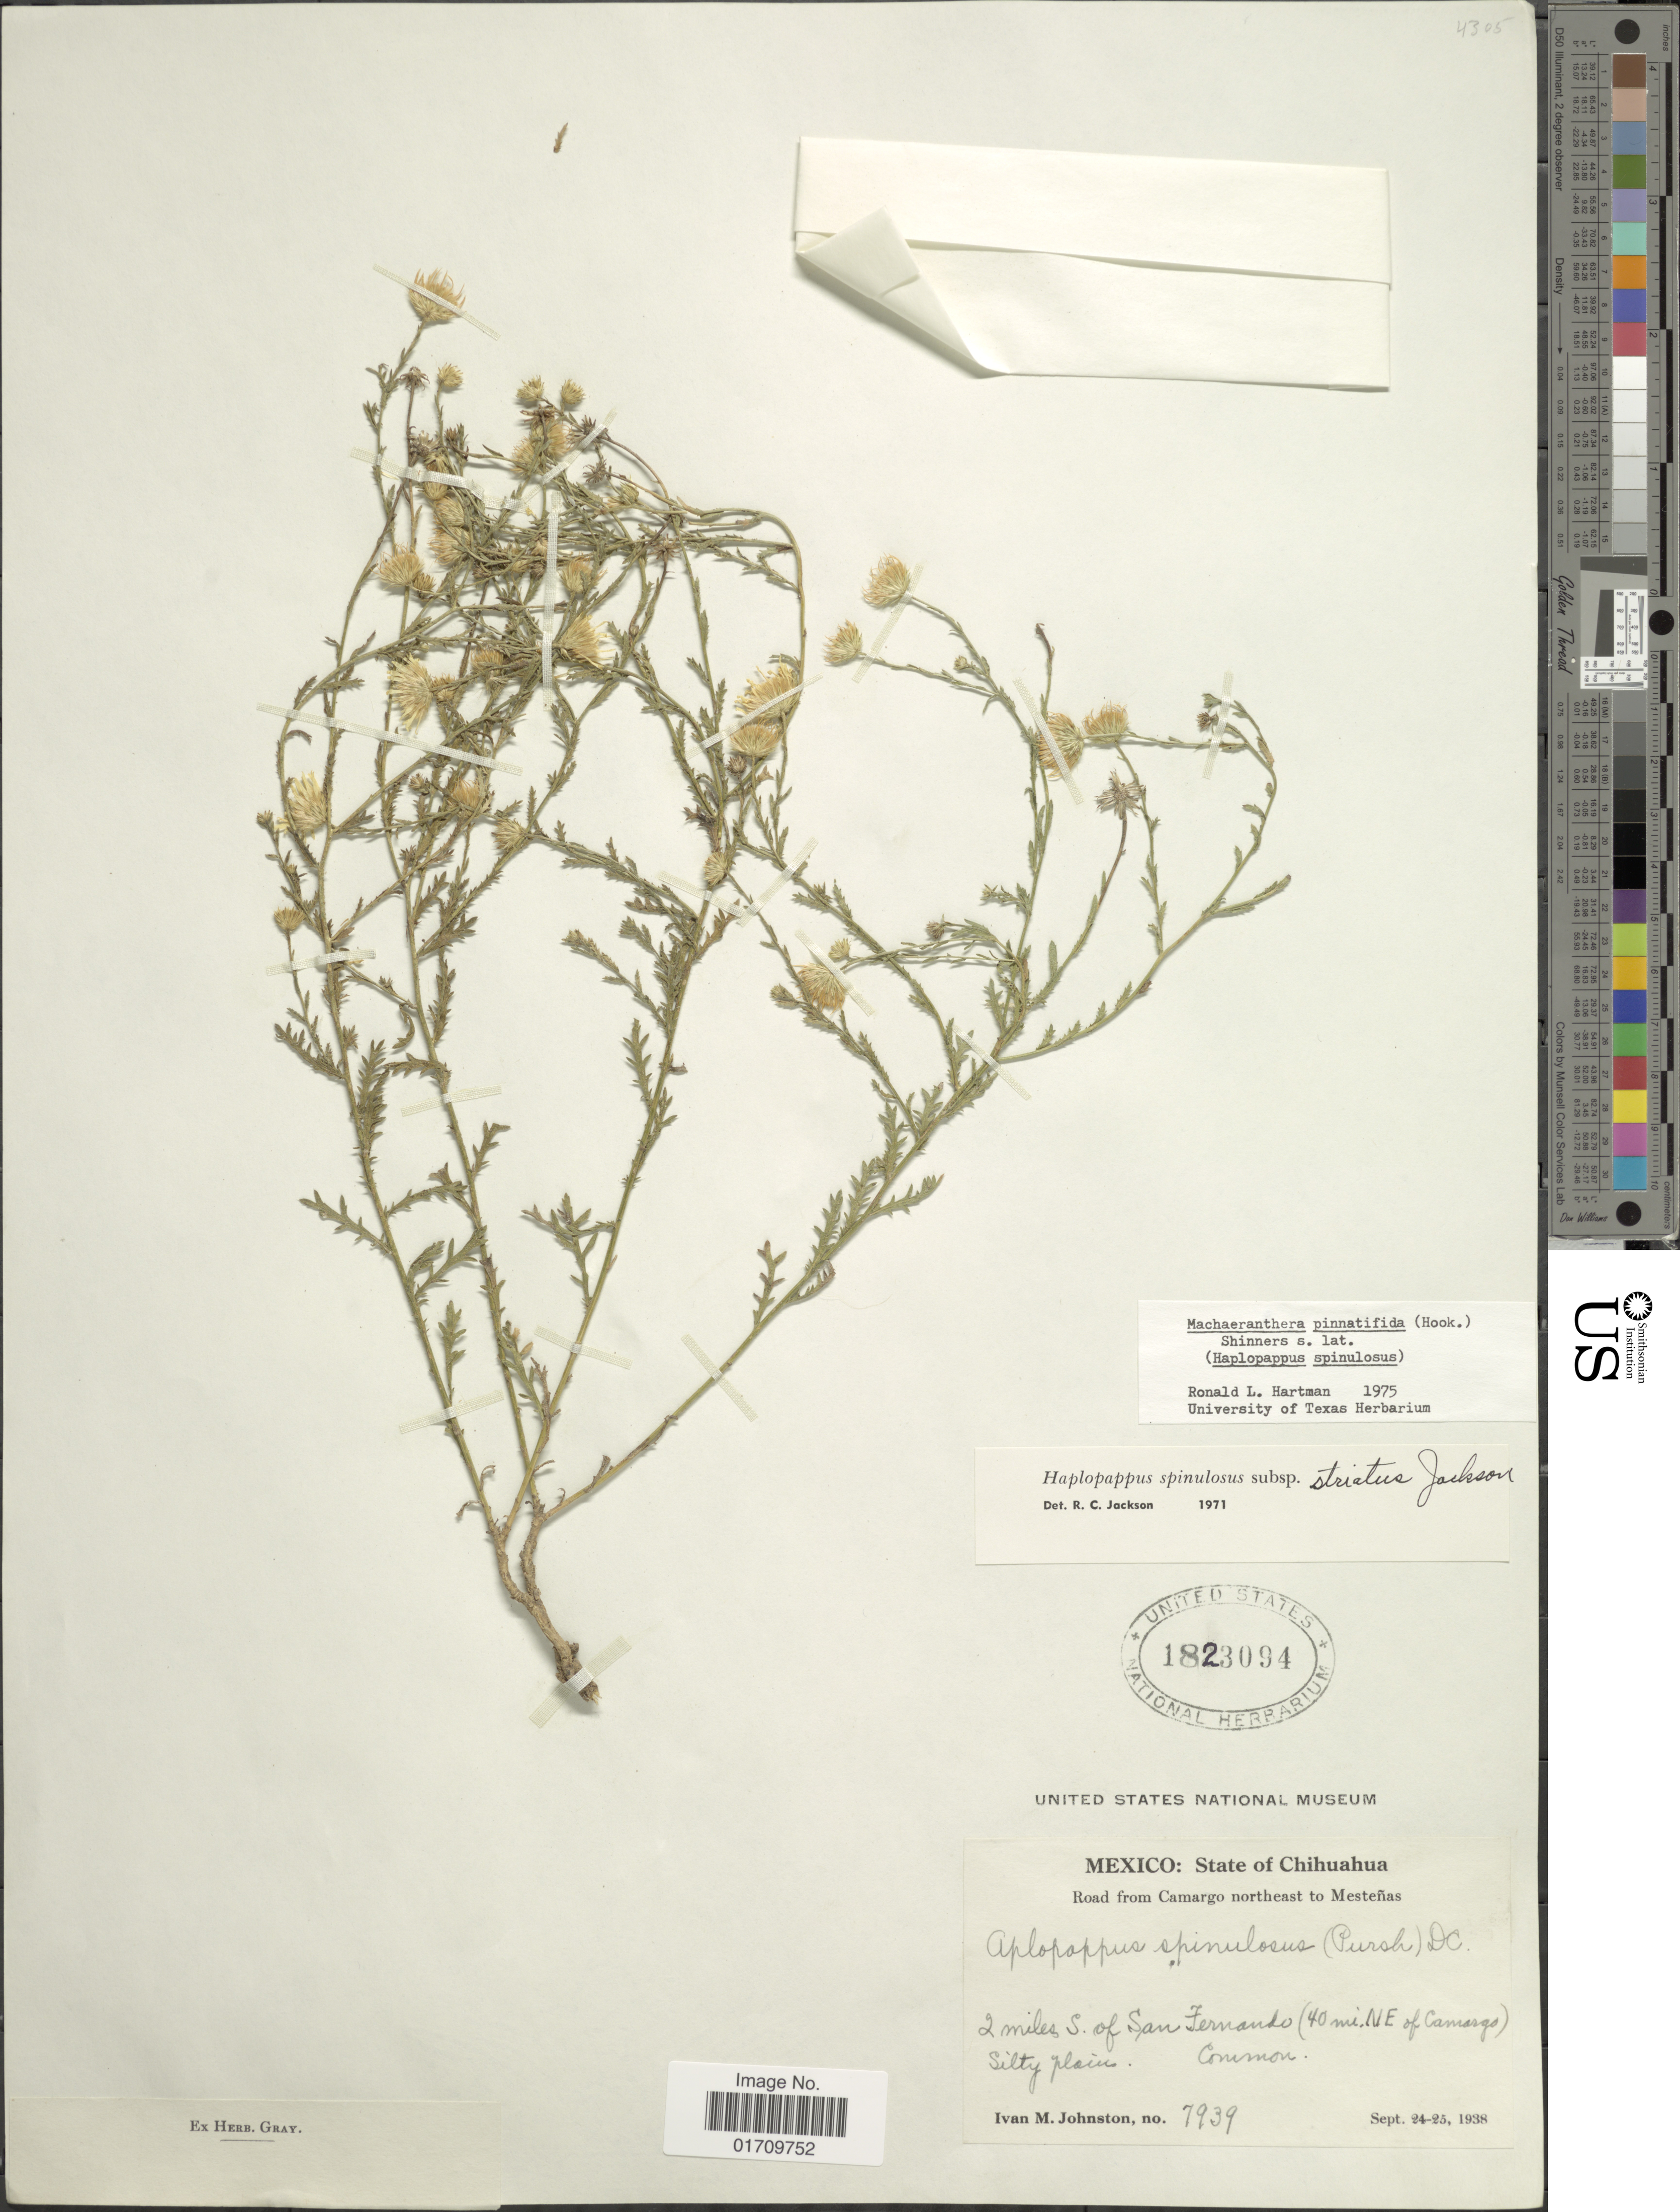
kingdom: Plantae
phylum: Tracheophyta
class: Magnoliopsida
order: Asterales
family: Asteraceae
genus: Machaeranthera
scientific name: Machaeranthera pinnatifida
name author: (Hook.) Shinners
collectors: I.M. Johnston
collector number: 7939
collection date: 1938-09-24/1938-09-25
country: Mexico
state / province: Chihuahua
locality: Road from Camargo northeast to Mestenas, 2 miles S. of San Fernando (40 mi NE of Camargo)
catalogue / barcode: US 1823094